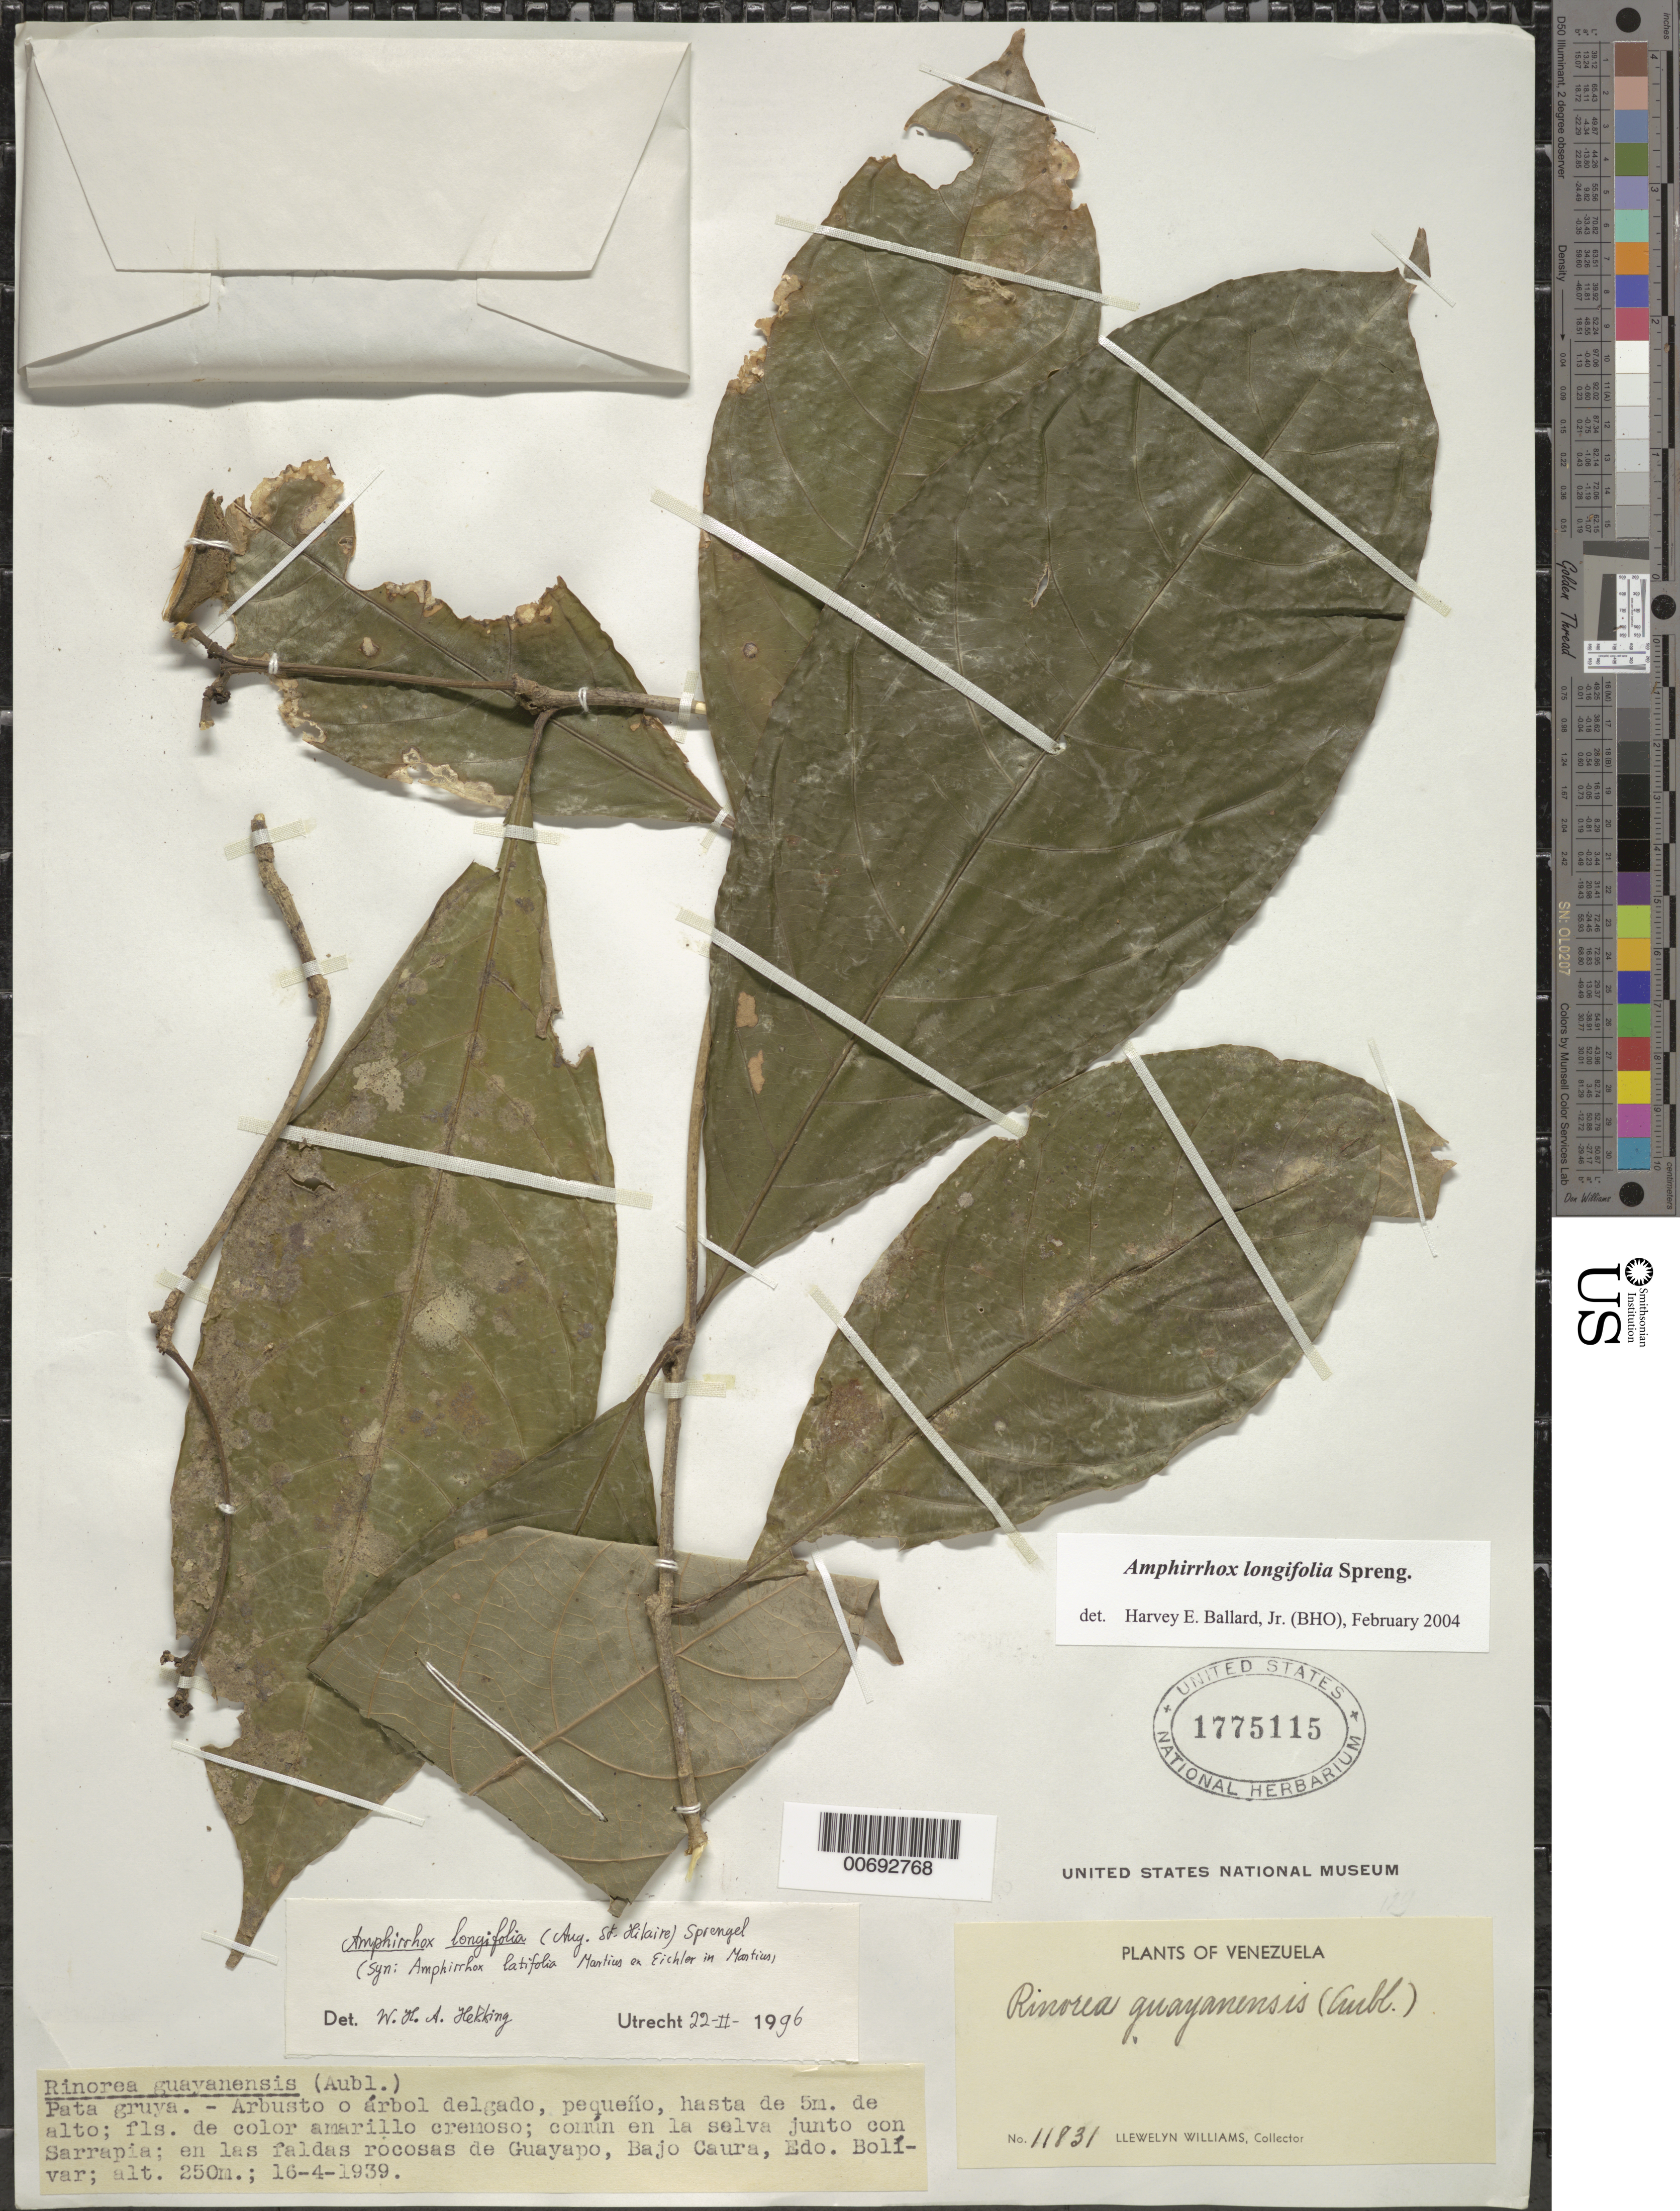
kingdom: Plantae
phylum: Tracheophyta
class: Magnoliopsida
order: Malpighiales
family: Violaceae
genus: Amphirrhox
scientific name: Amphirrhox longifolia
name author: (A. St.-Hil.) Spreng.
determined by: Ballard, Harvey E.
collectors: Ll. Williams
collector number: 11831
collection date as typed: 16-Apr-39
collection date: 1939-04-16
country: Venezuela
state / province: Bolívar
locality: Guayapo, Bajo Caura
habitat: Rocky foothills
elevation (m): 250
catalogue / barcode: US 1775115